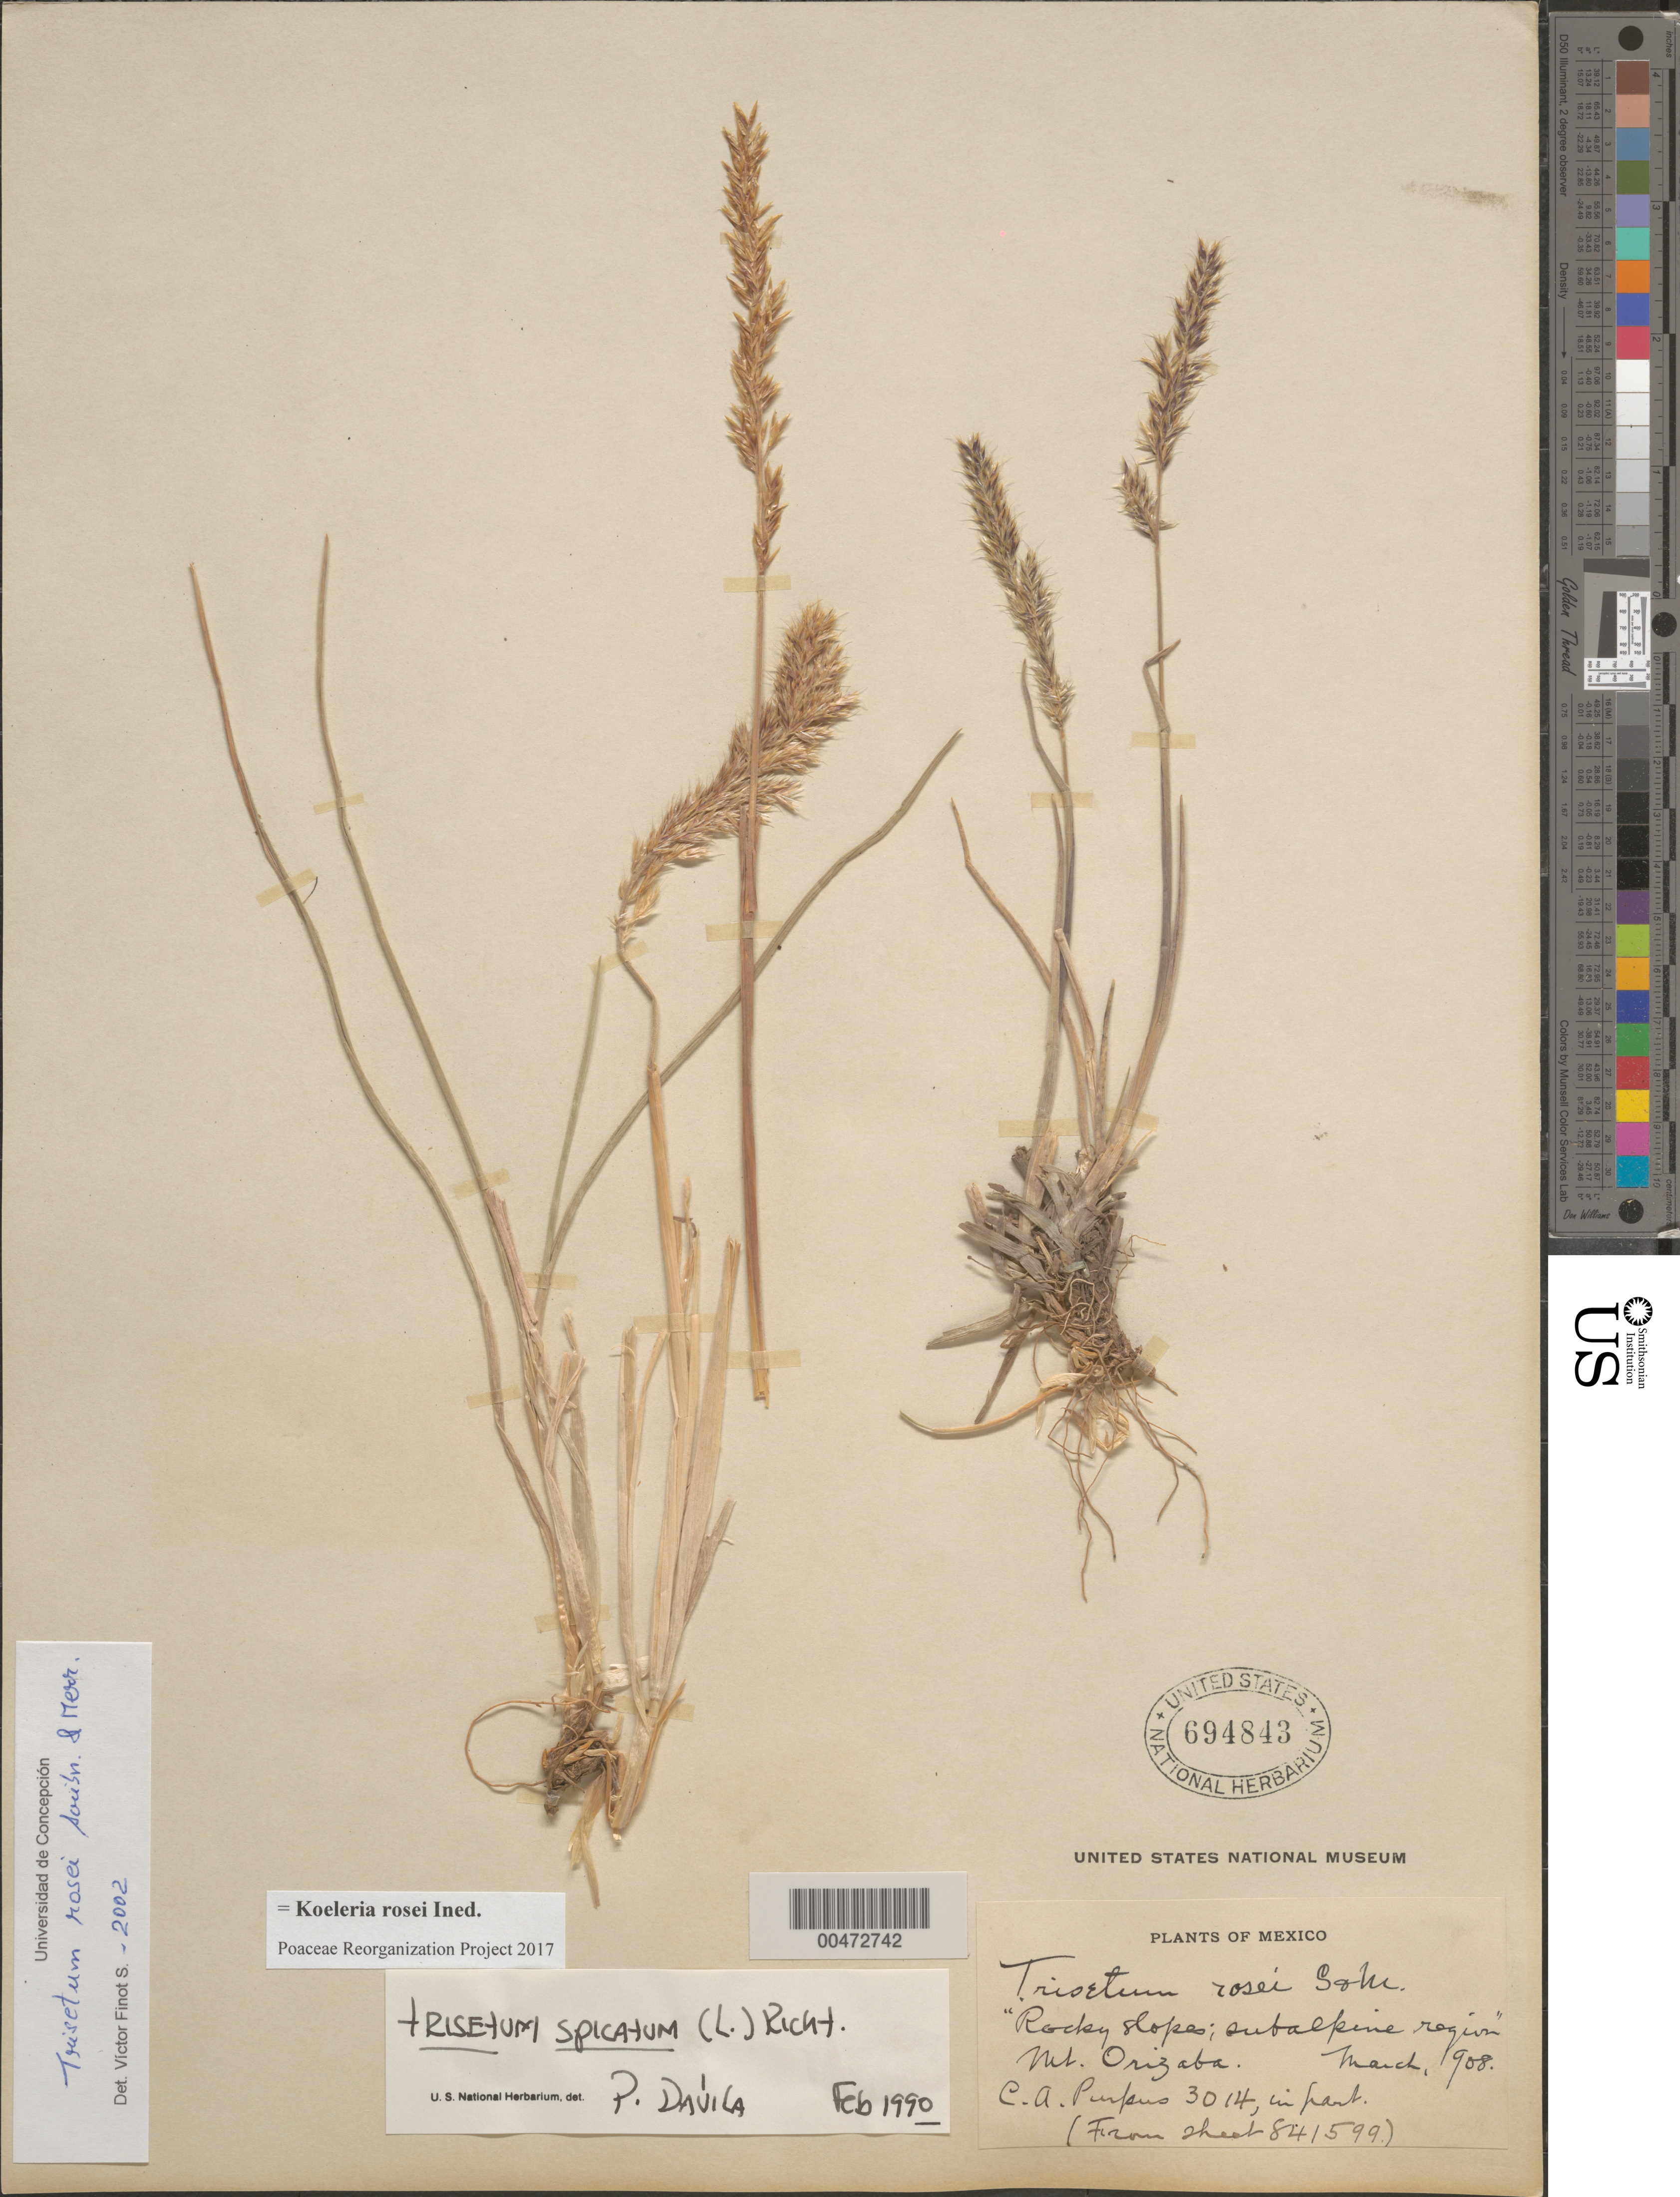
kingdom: Plantae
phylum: Tracheophyta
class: Liliopsida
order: Poales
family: Poaceae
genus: Koeleria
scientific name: Koeleria rosei ined.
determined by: Poaceae Reorganization Project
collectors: C. A. Purpus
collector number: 3014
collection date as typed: Mar 1908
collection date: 1908-03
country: Mexico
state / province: Veracruz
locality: Mt Orizaba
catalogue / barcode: US 694843